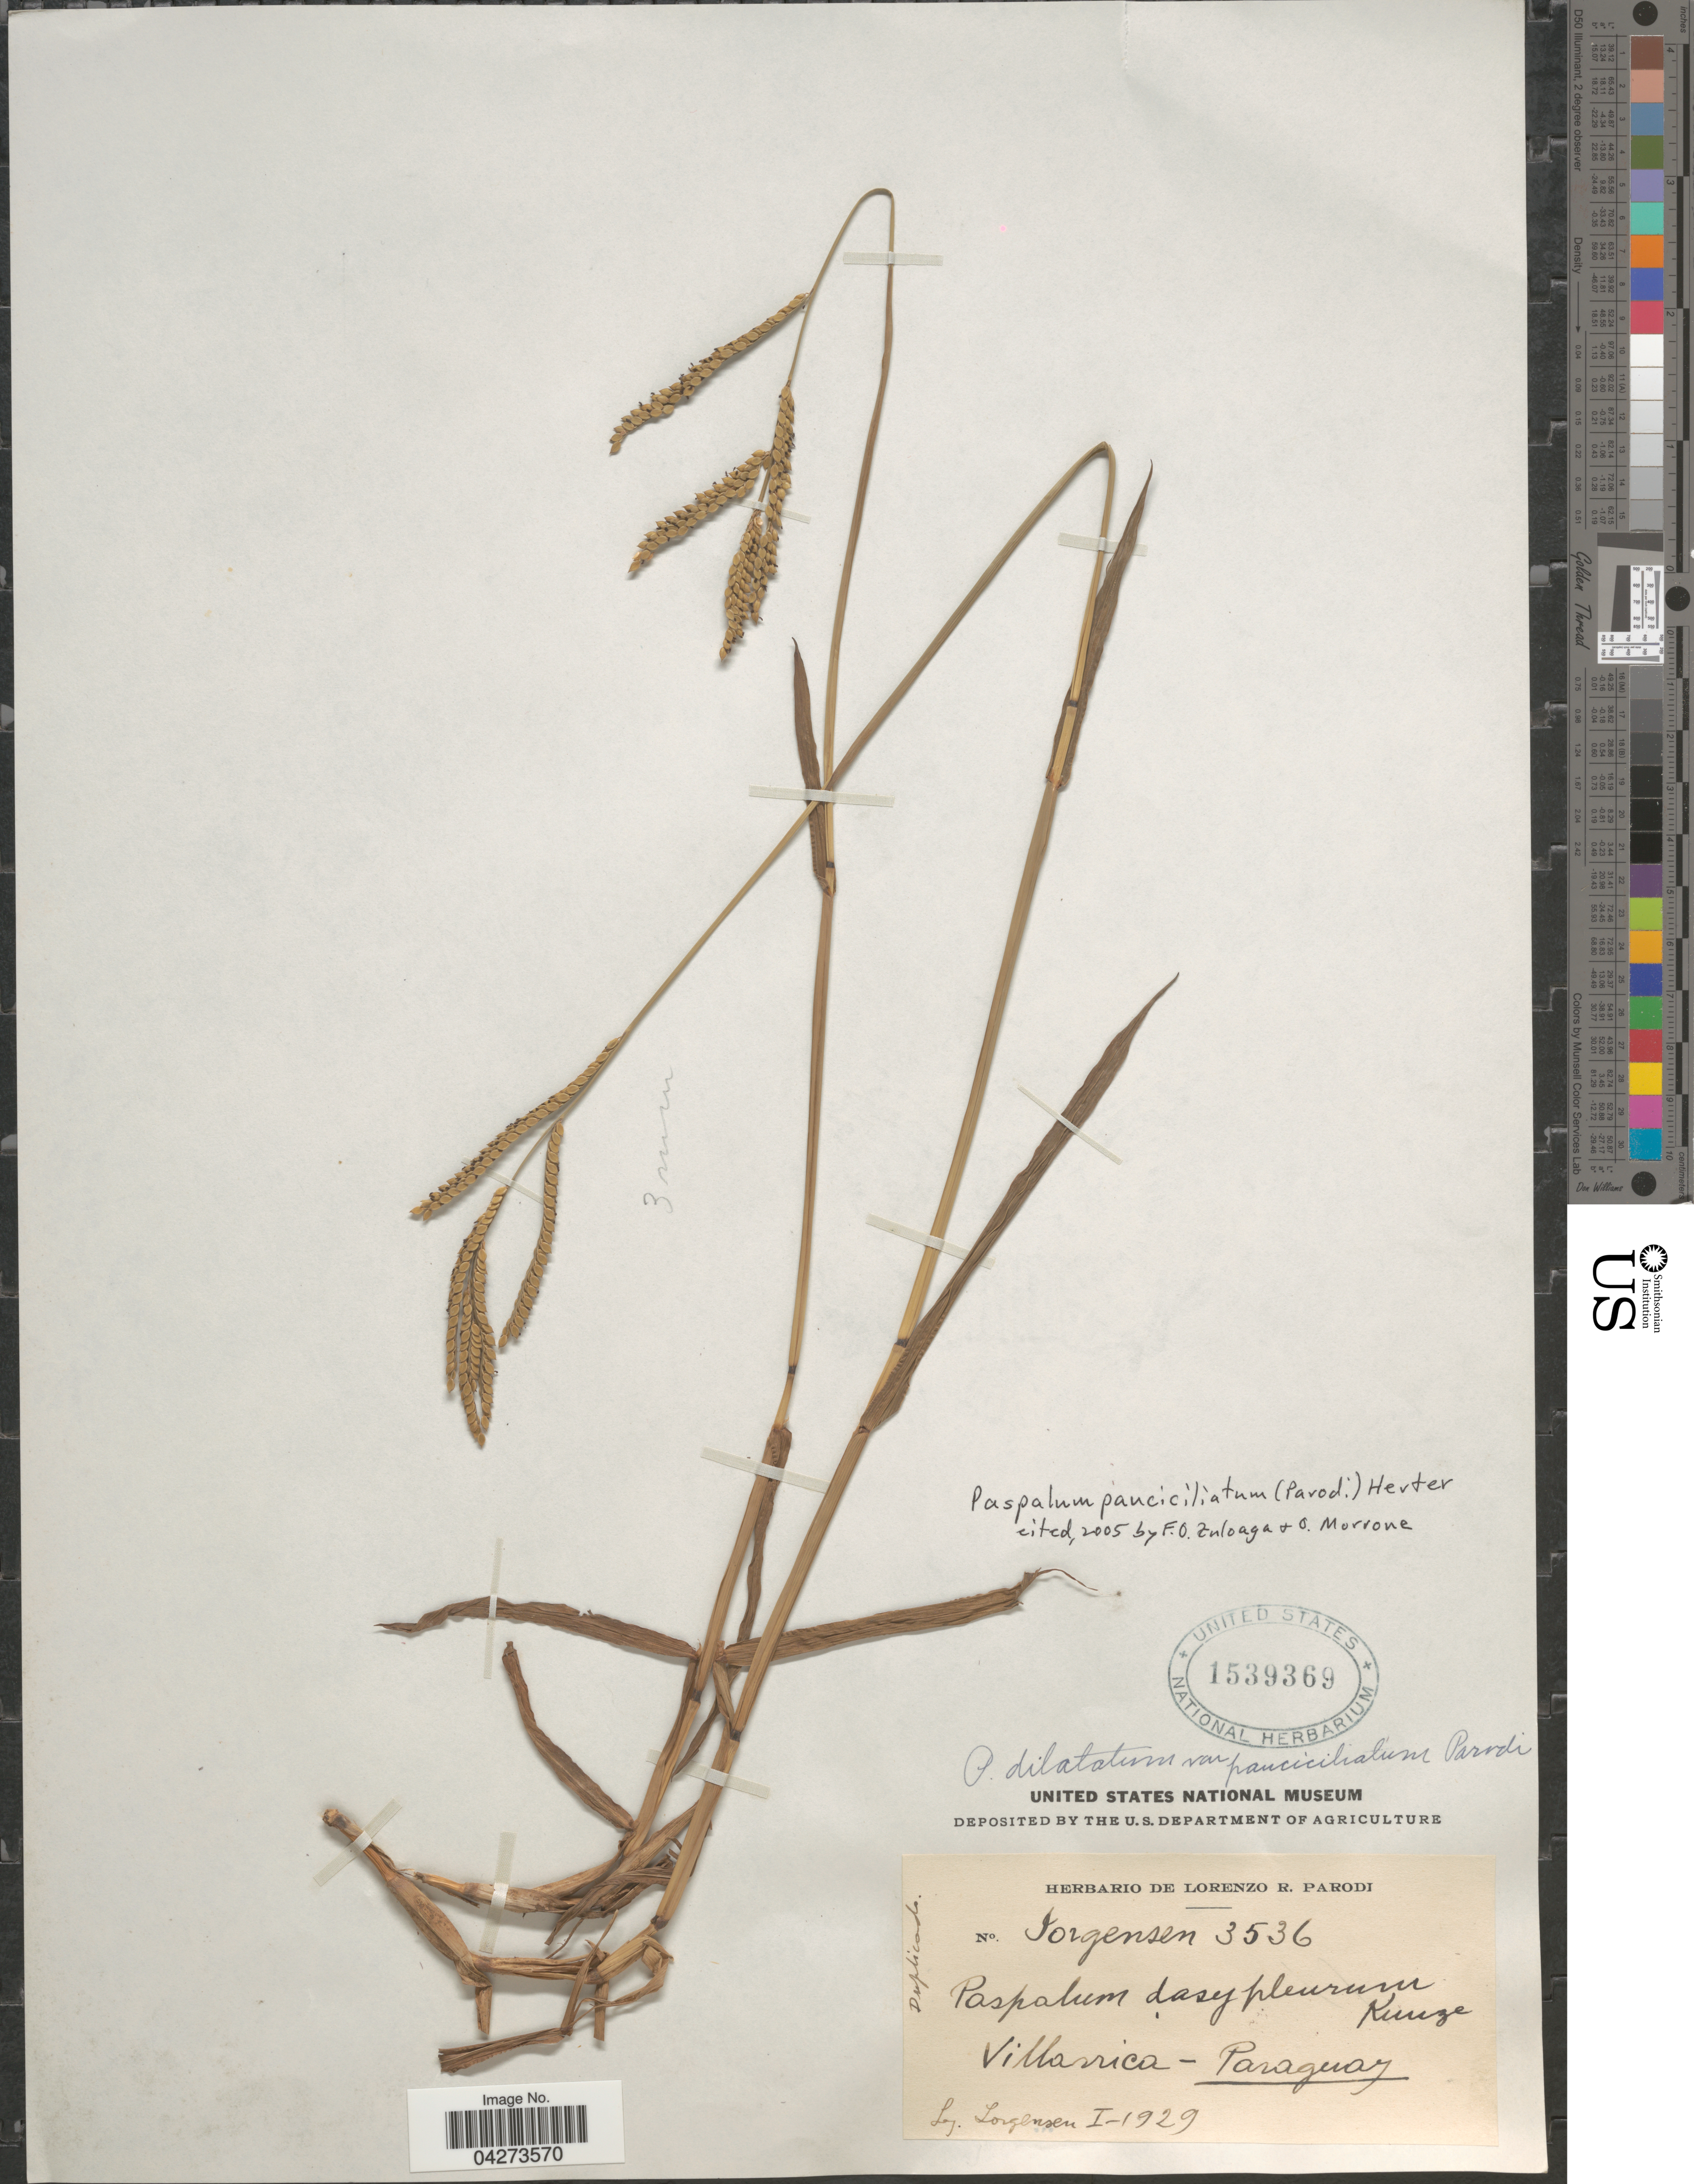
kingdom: Plantae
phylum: Tracheophyta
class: Liliopsida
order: Poales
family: Poaceae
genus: Paspalum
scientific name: Paspalum pauciciliatum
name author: (Parodi) Herter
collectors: Jorgensen, --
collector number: Jorgensen3536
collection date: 1929-01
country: Paraguay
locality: Villarrica.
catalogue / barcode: US 1539369